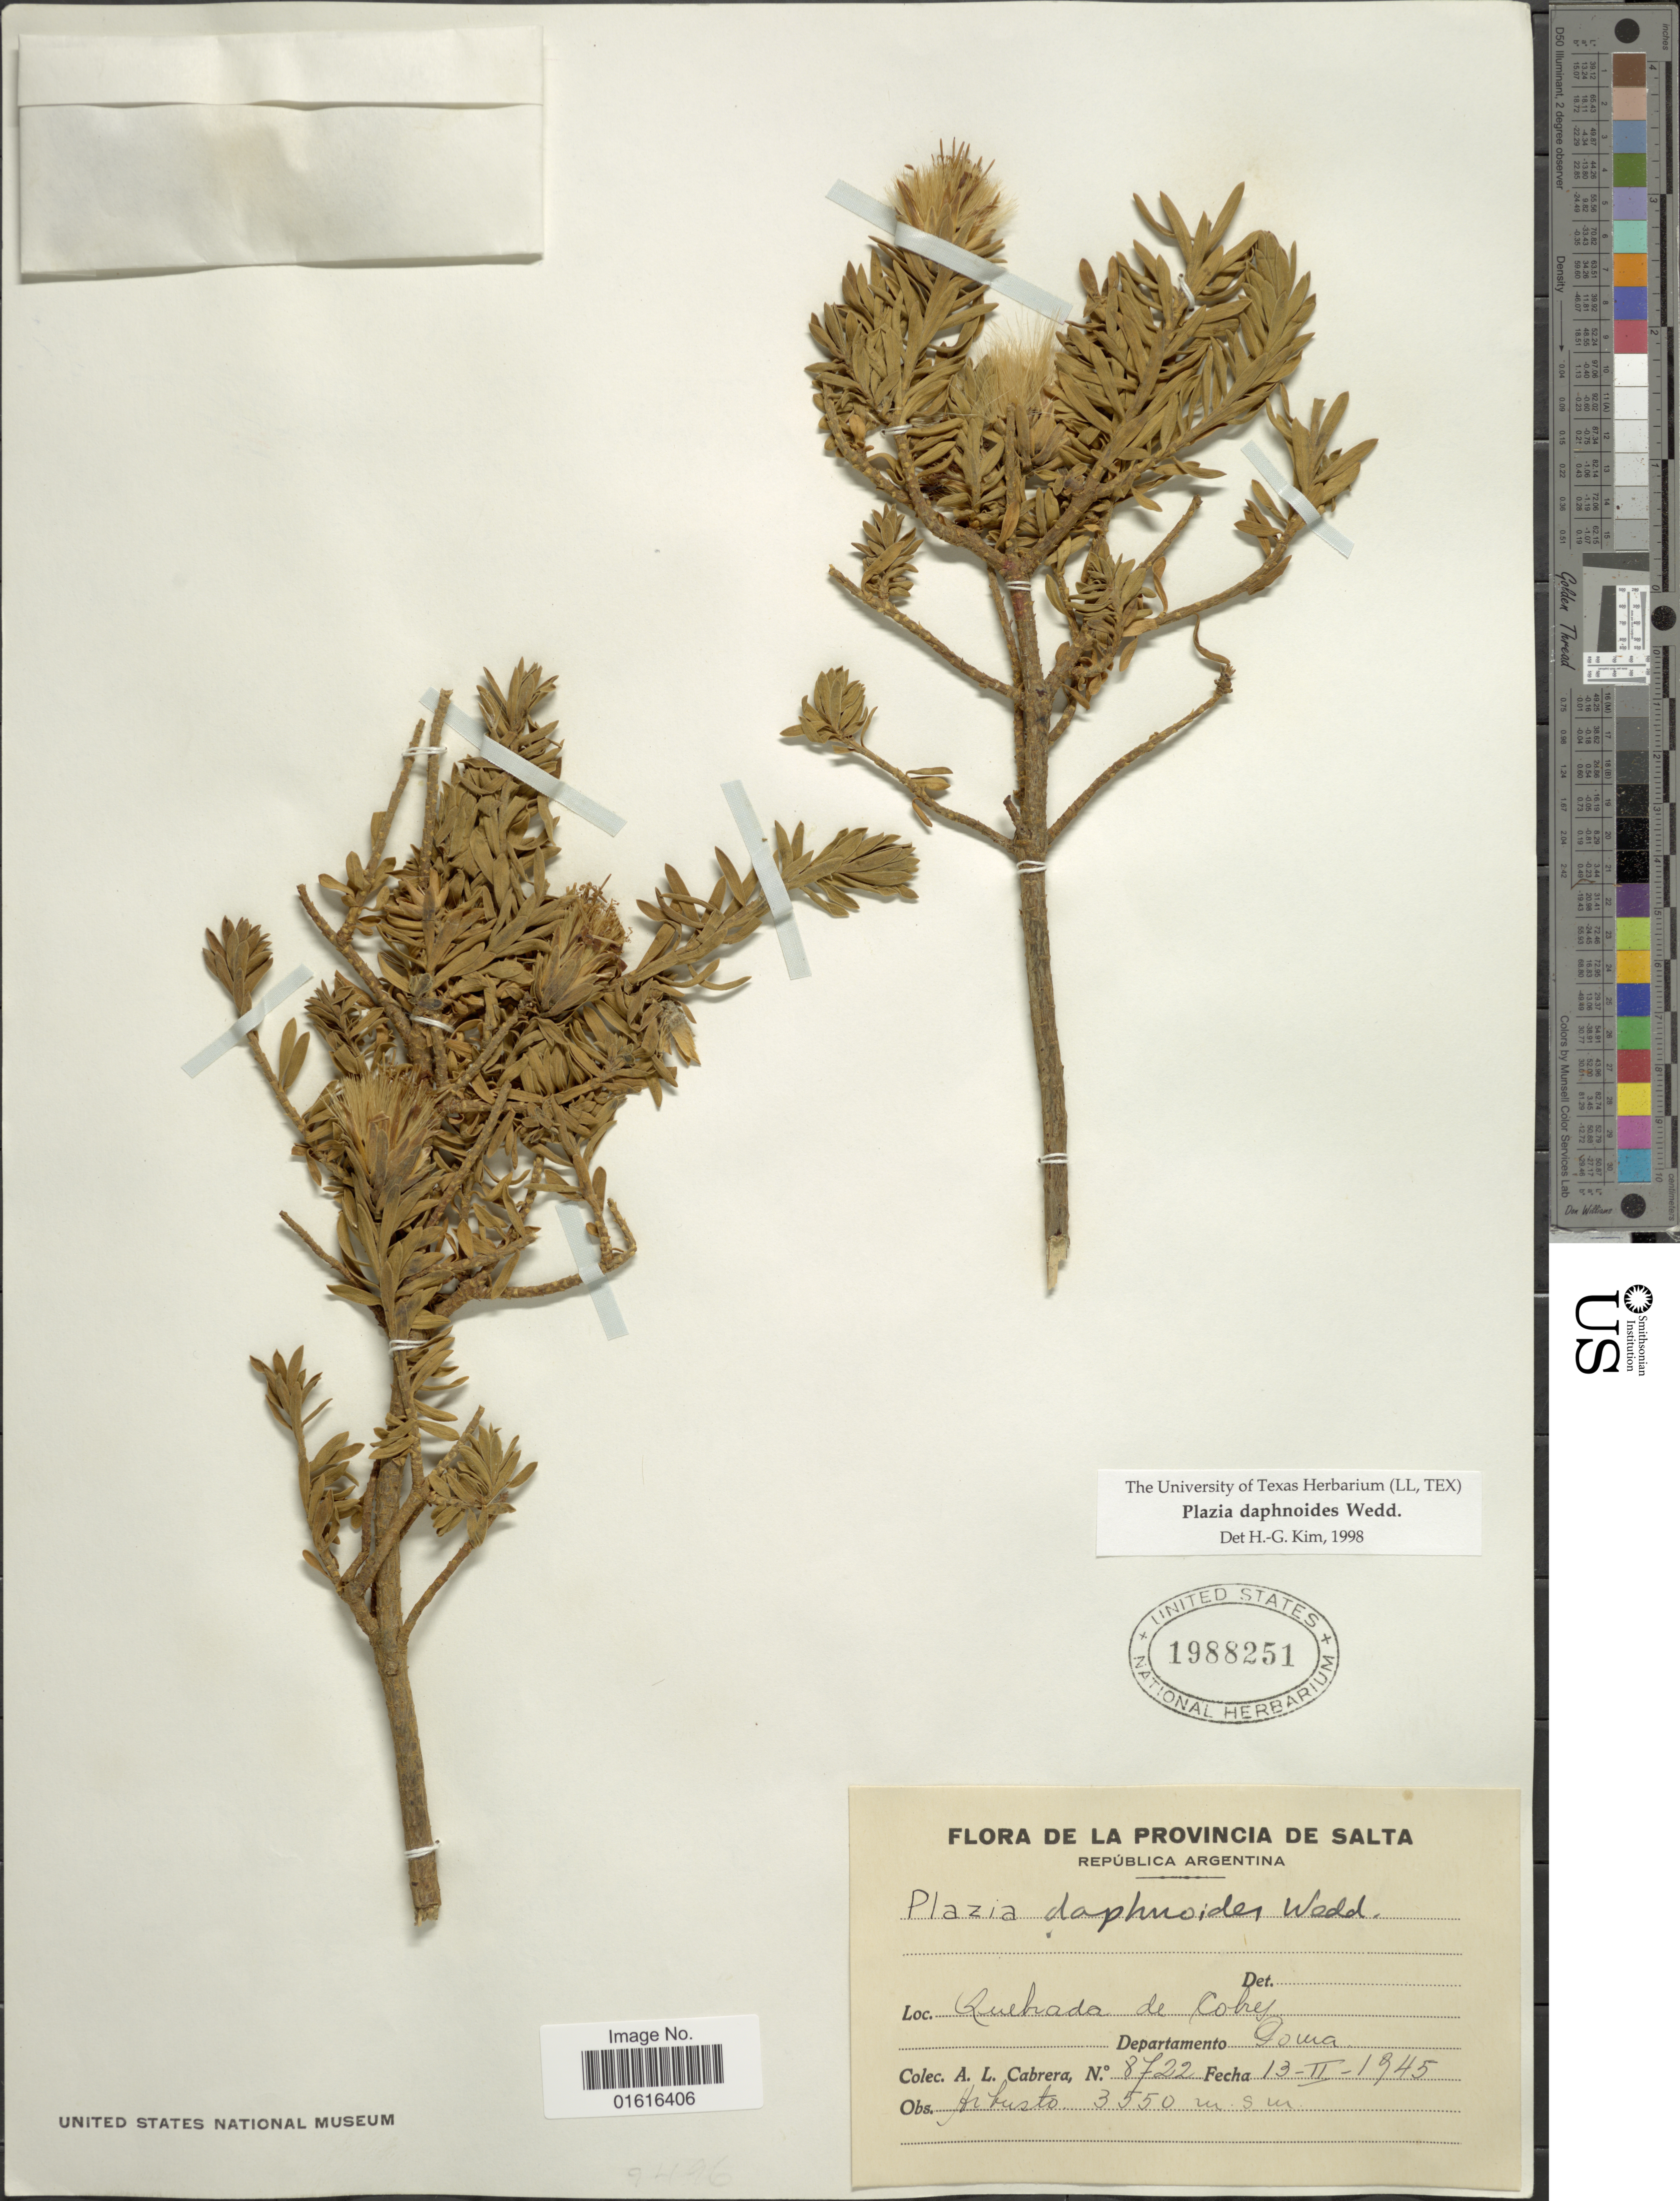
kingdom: Plantae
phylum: Tracheophyta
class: Magnoliopsida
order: Asterales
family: Asteraceae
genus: Plazia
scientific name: Plazia daphnoides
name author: Wedd.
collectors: A. L. Cabrera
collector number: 8722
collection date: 1945-02-13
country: Argentina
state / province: Salta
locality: Quebrada de Cobey, Departamento Gowa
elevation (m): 3550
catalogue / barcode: US 1988251